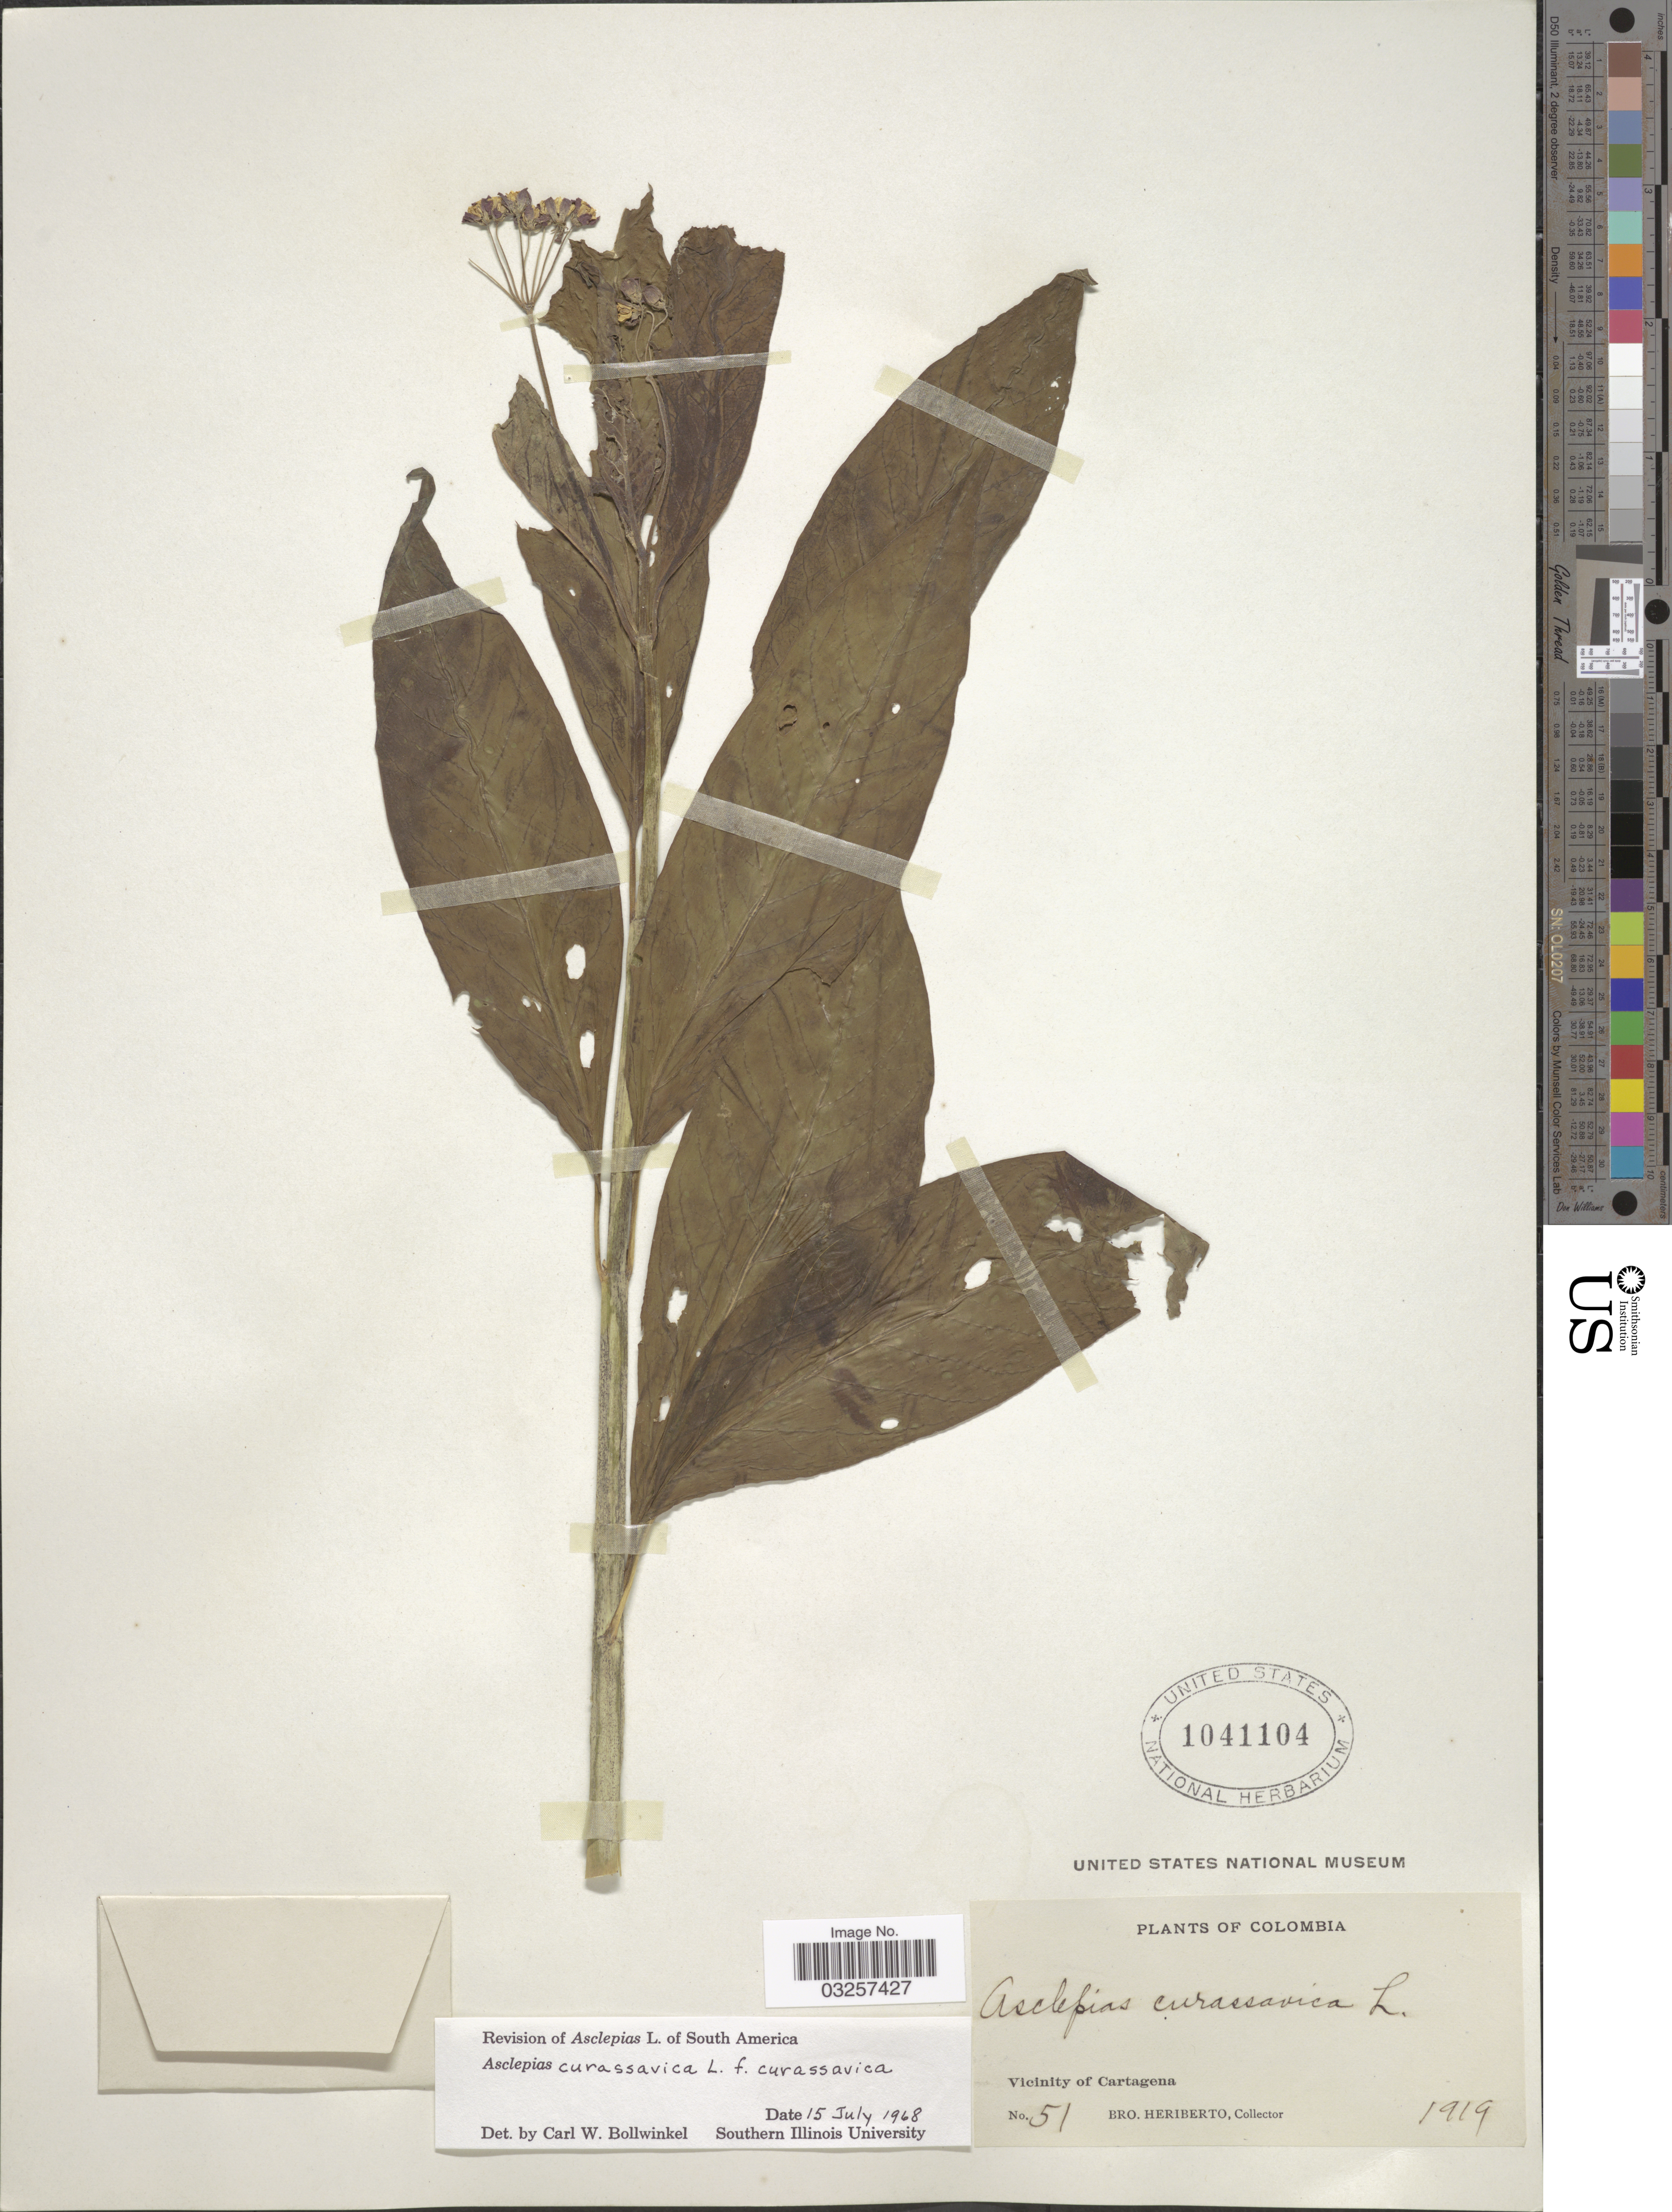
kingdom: Plantae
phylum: Tracheophyta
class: Magnoliopsida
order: Gentianales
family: Apocynaceae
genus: Asclepias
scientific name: Asclepias curassavica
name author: L.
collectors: B. Heriberto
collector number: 51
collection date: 1919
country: Colombia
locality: Vicinity of Cartagena.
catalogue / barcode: US 1041104